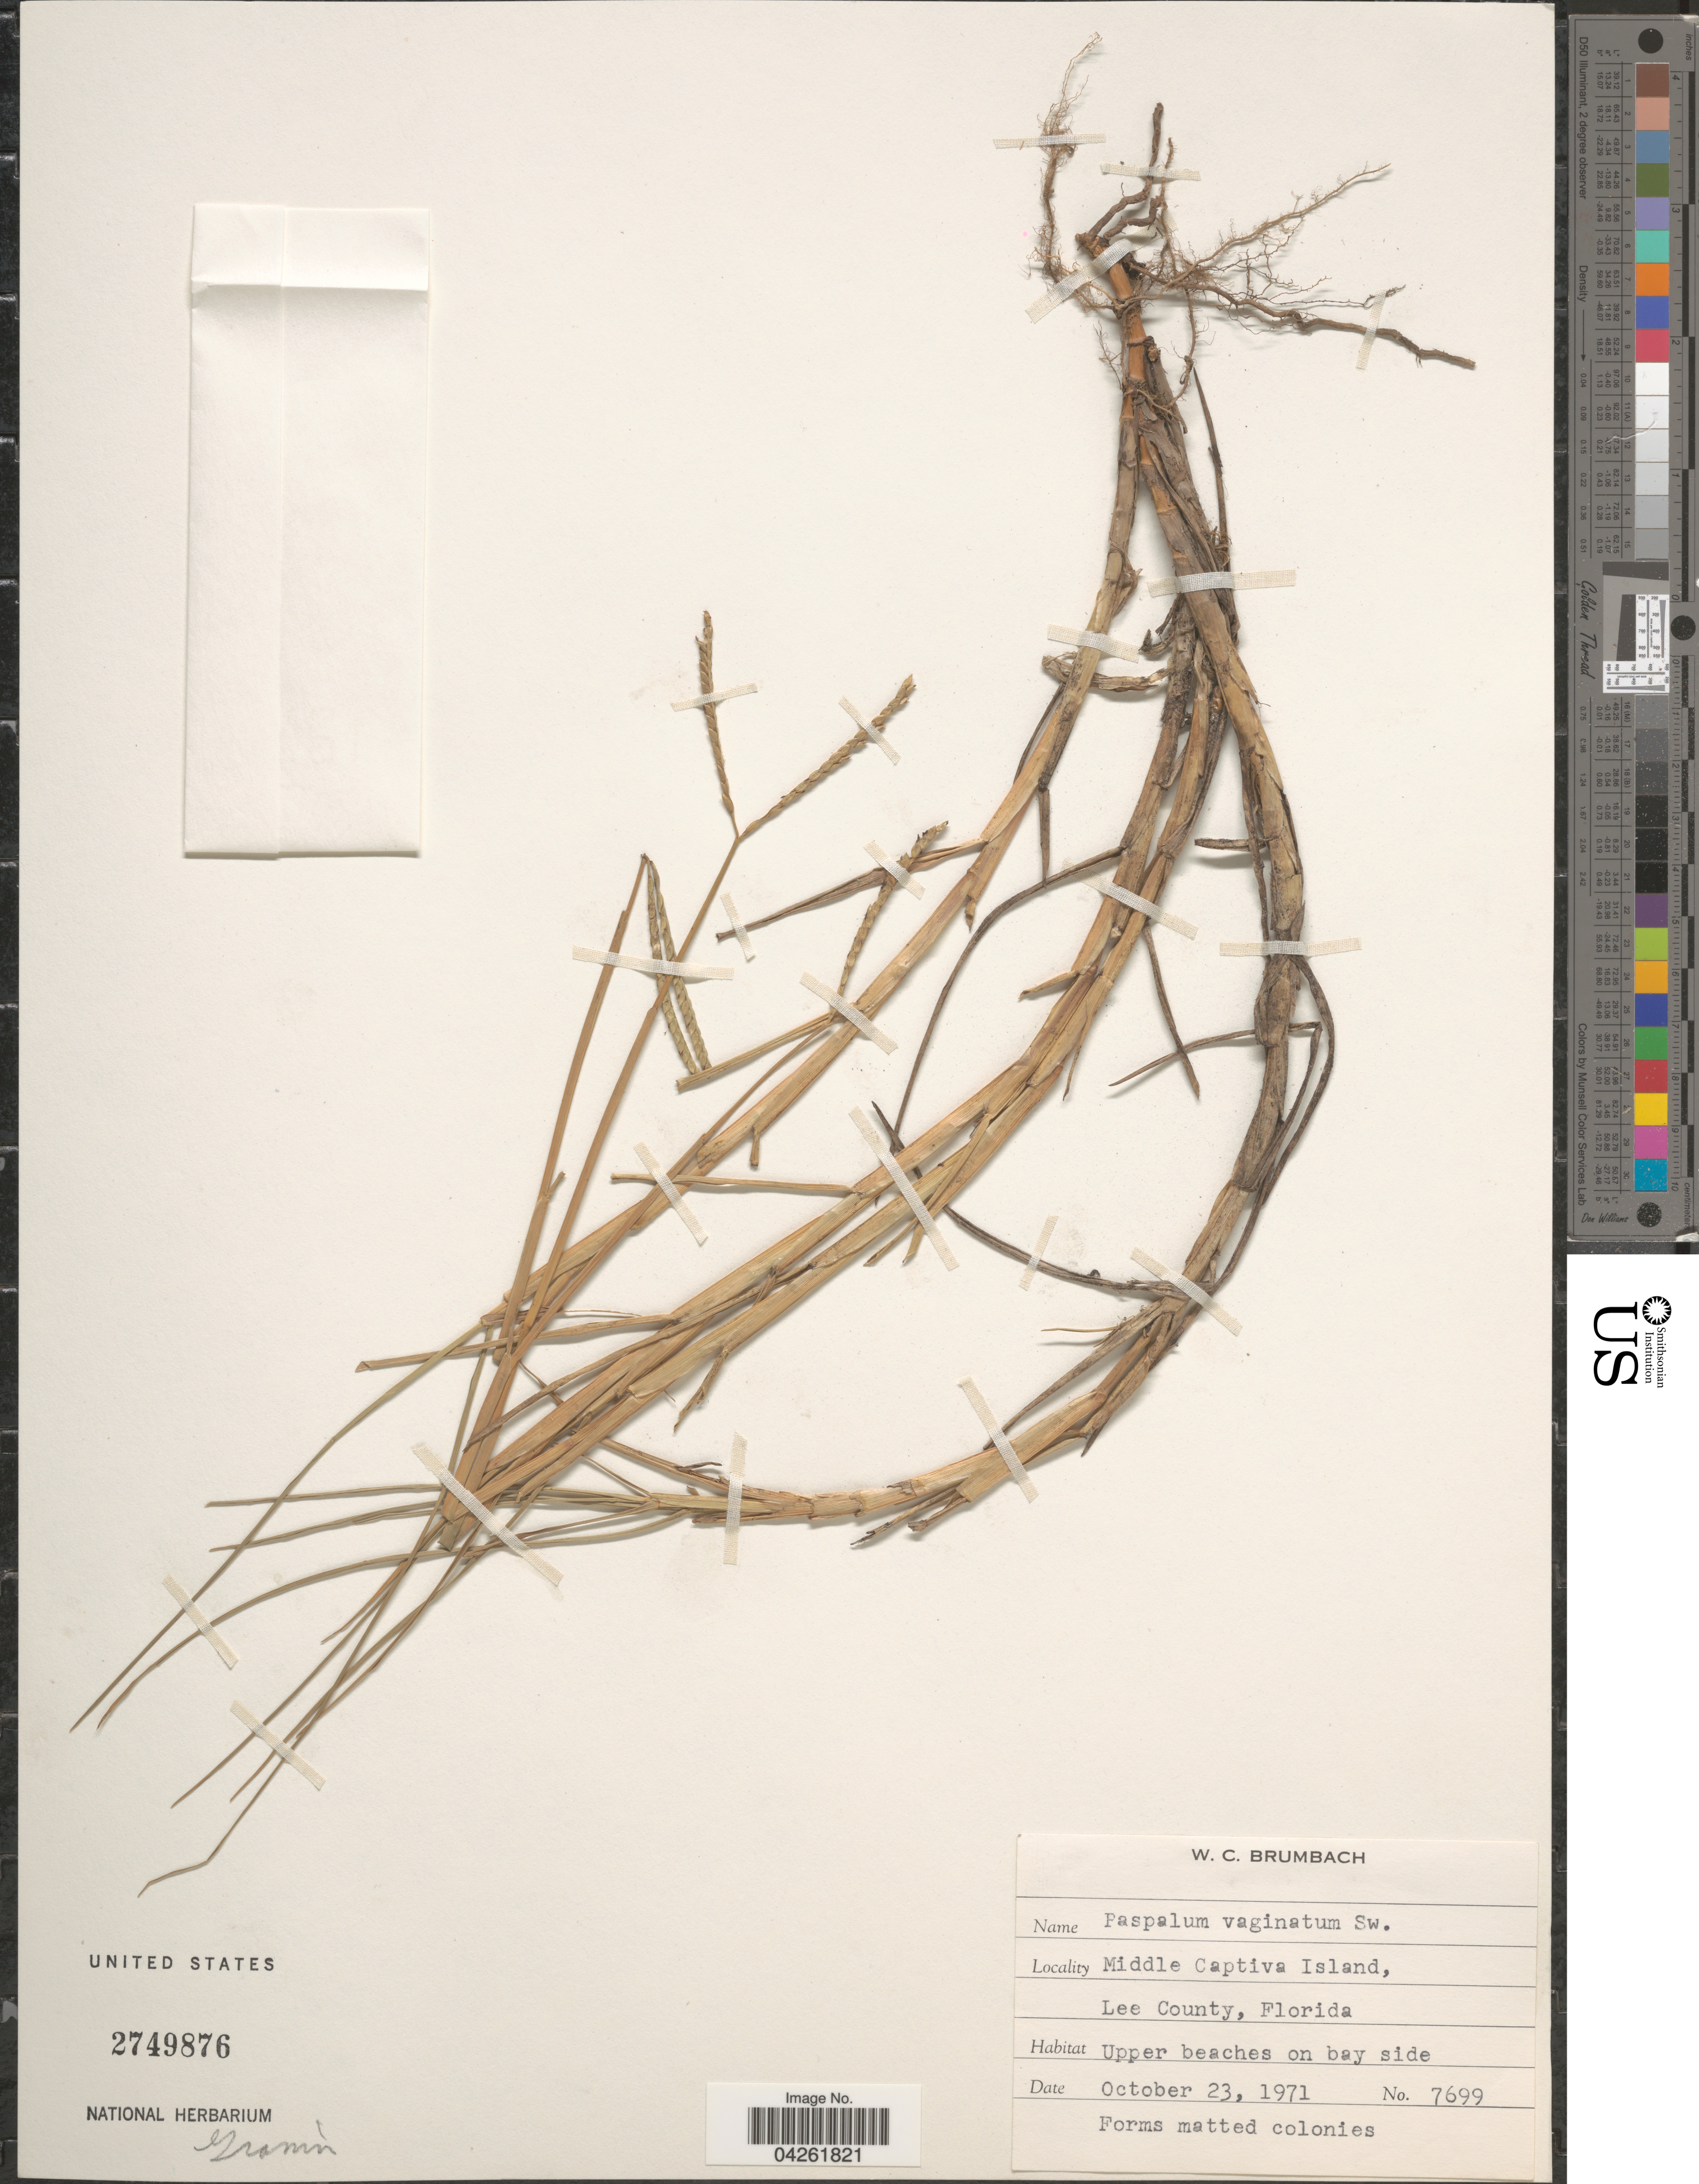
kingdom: Plantae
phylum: Tracheophyta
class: Liliopsida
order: Poales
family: Poaceae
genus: Paspalum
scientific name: Paspalum distichum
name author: L.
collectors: W. C. Brumbach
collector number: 7699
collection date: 1971-10-23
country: United States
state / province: Florida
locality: Middle Captiva Island, Lee County.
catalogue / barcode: US 2749876